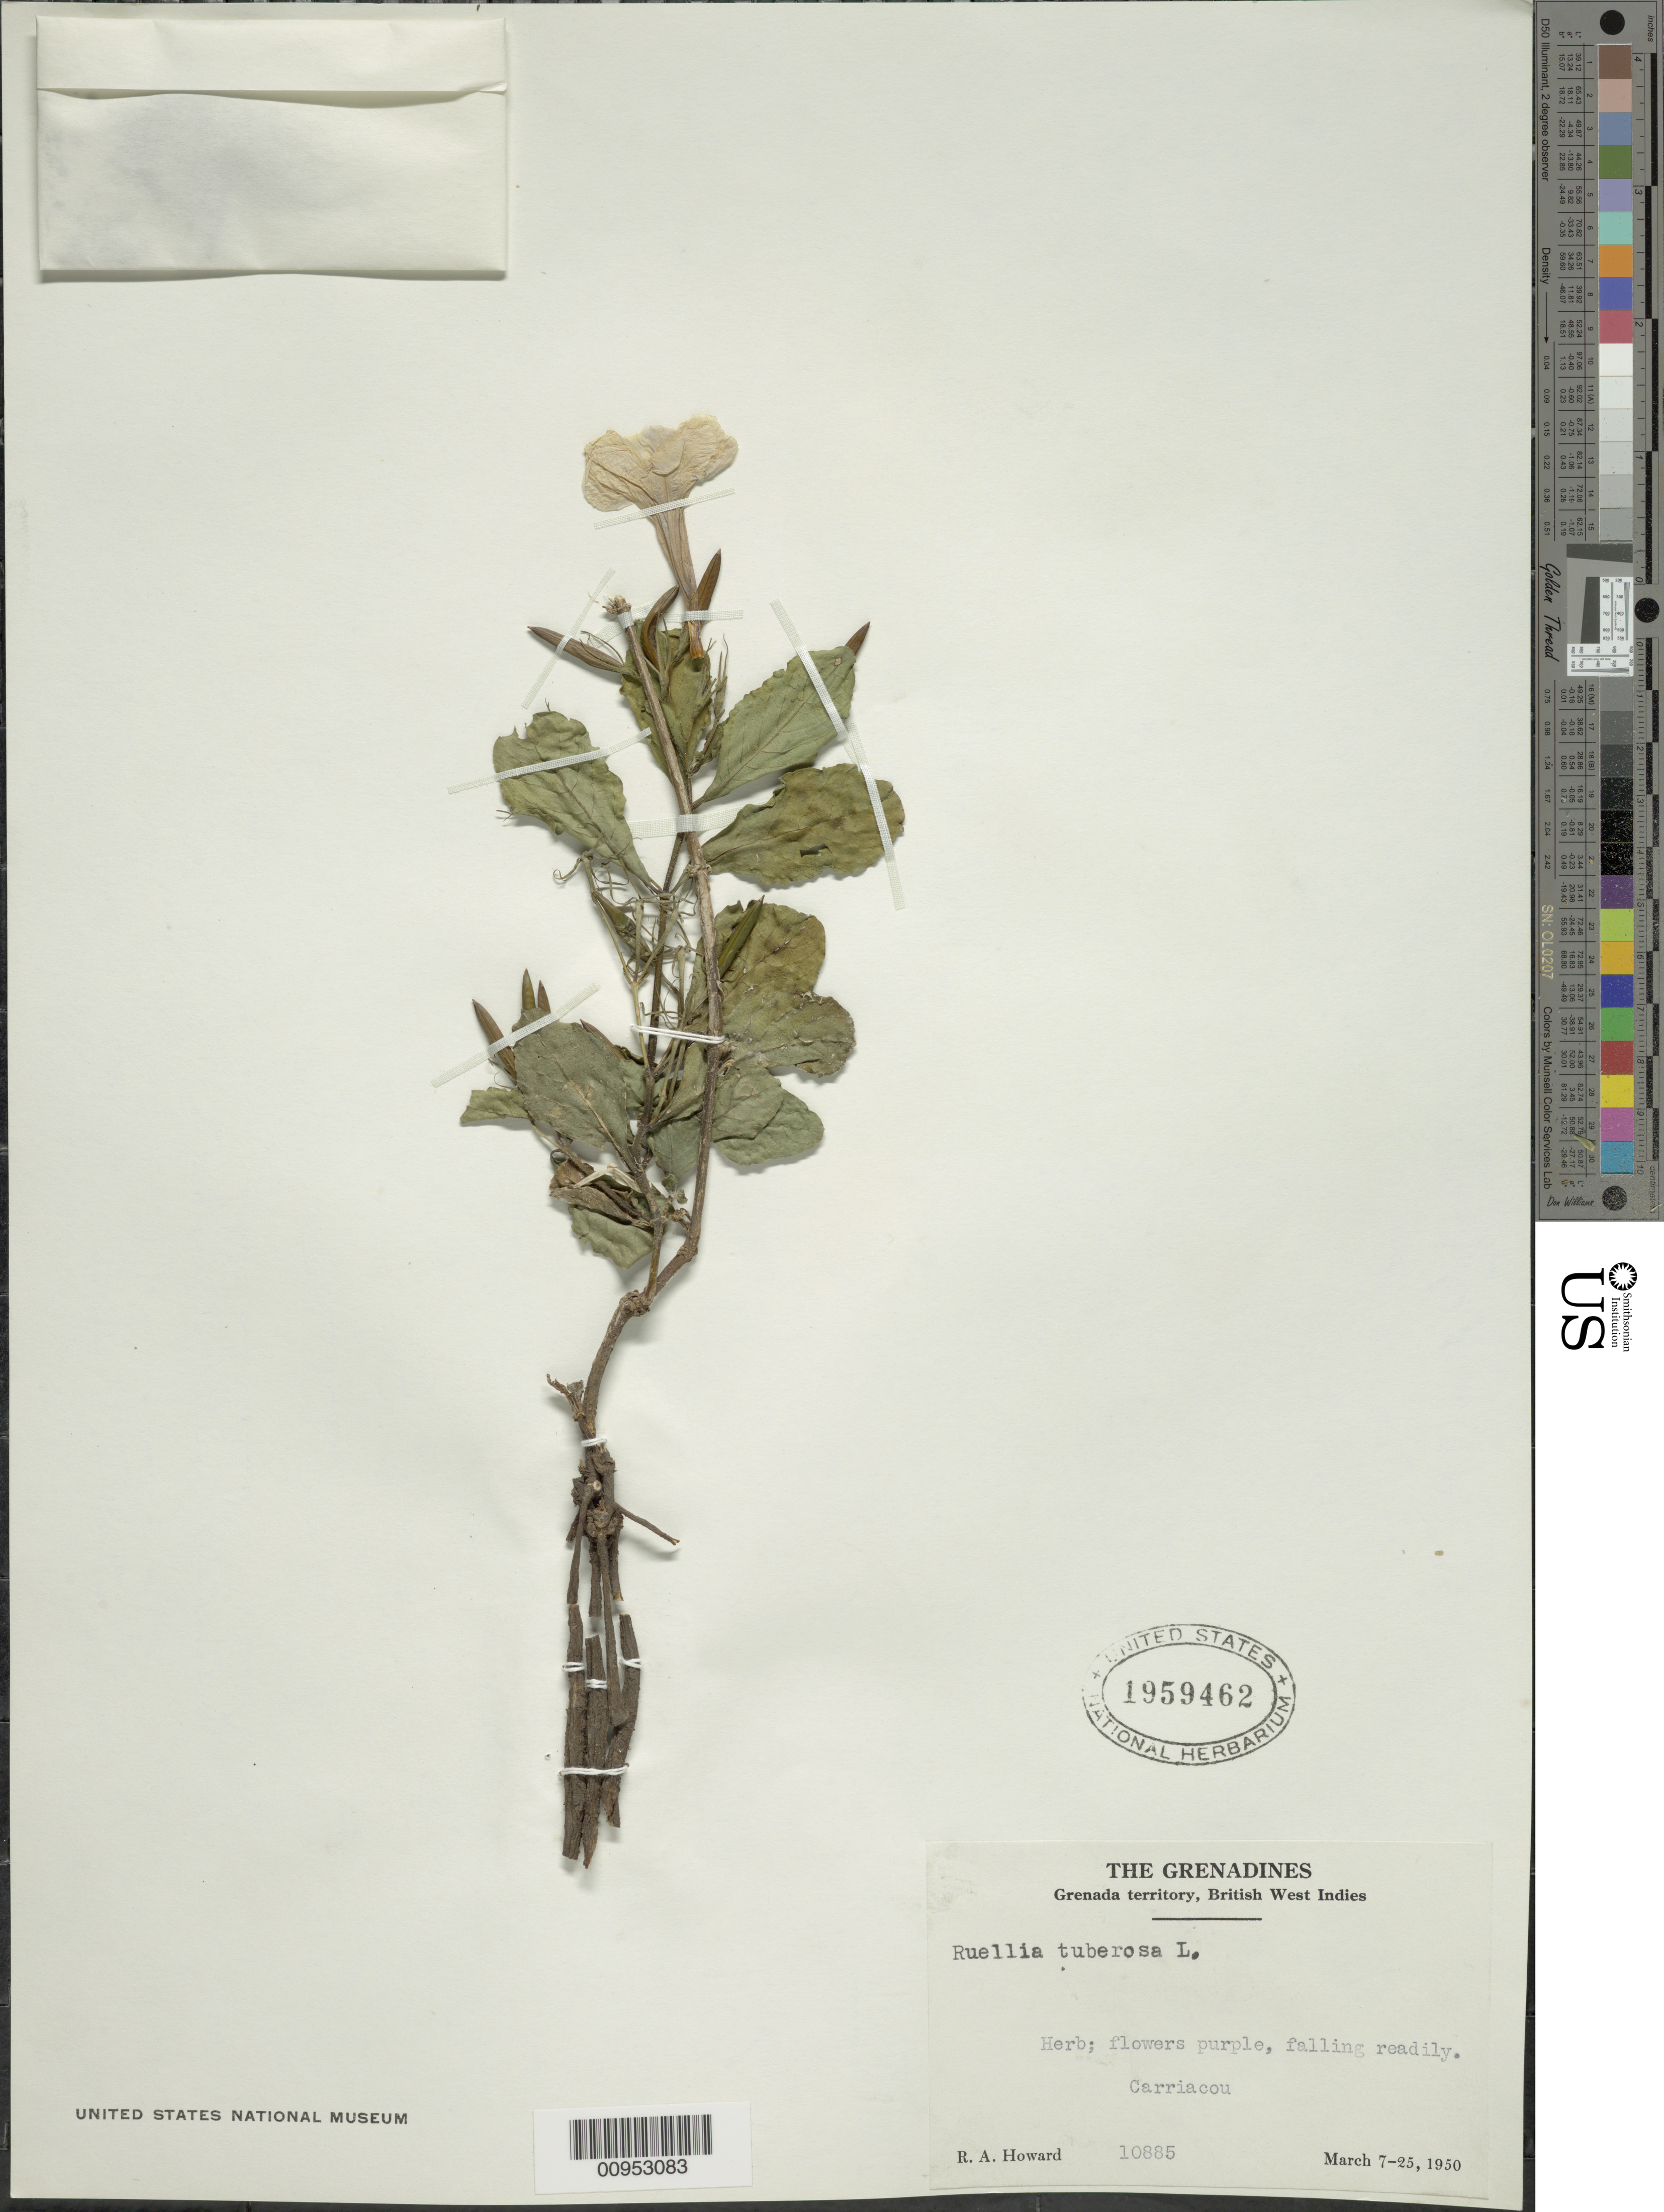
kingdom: Plantae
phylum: Tracheophyta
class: Magnoliopsida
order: Lamiales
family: Acanthaceae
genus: Ruellia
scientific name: Ruellia tuberosa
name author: L.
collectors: R. A. Howard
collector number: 10885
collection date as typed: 07 Mar 1950 to 25 Mar 1950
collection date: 1950-03-07/1950-03-25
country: St. Vincent - Grenadines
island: Grenada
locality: Carriacou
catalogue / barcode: US 1959462